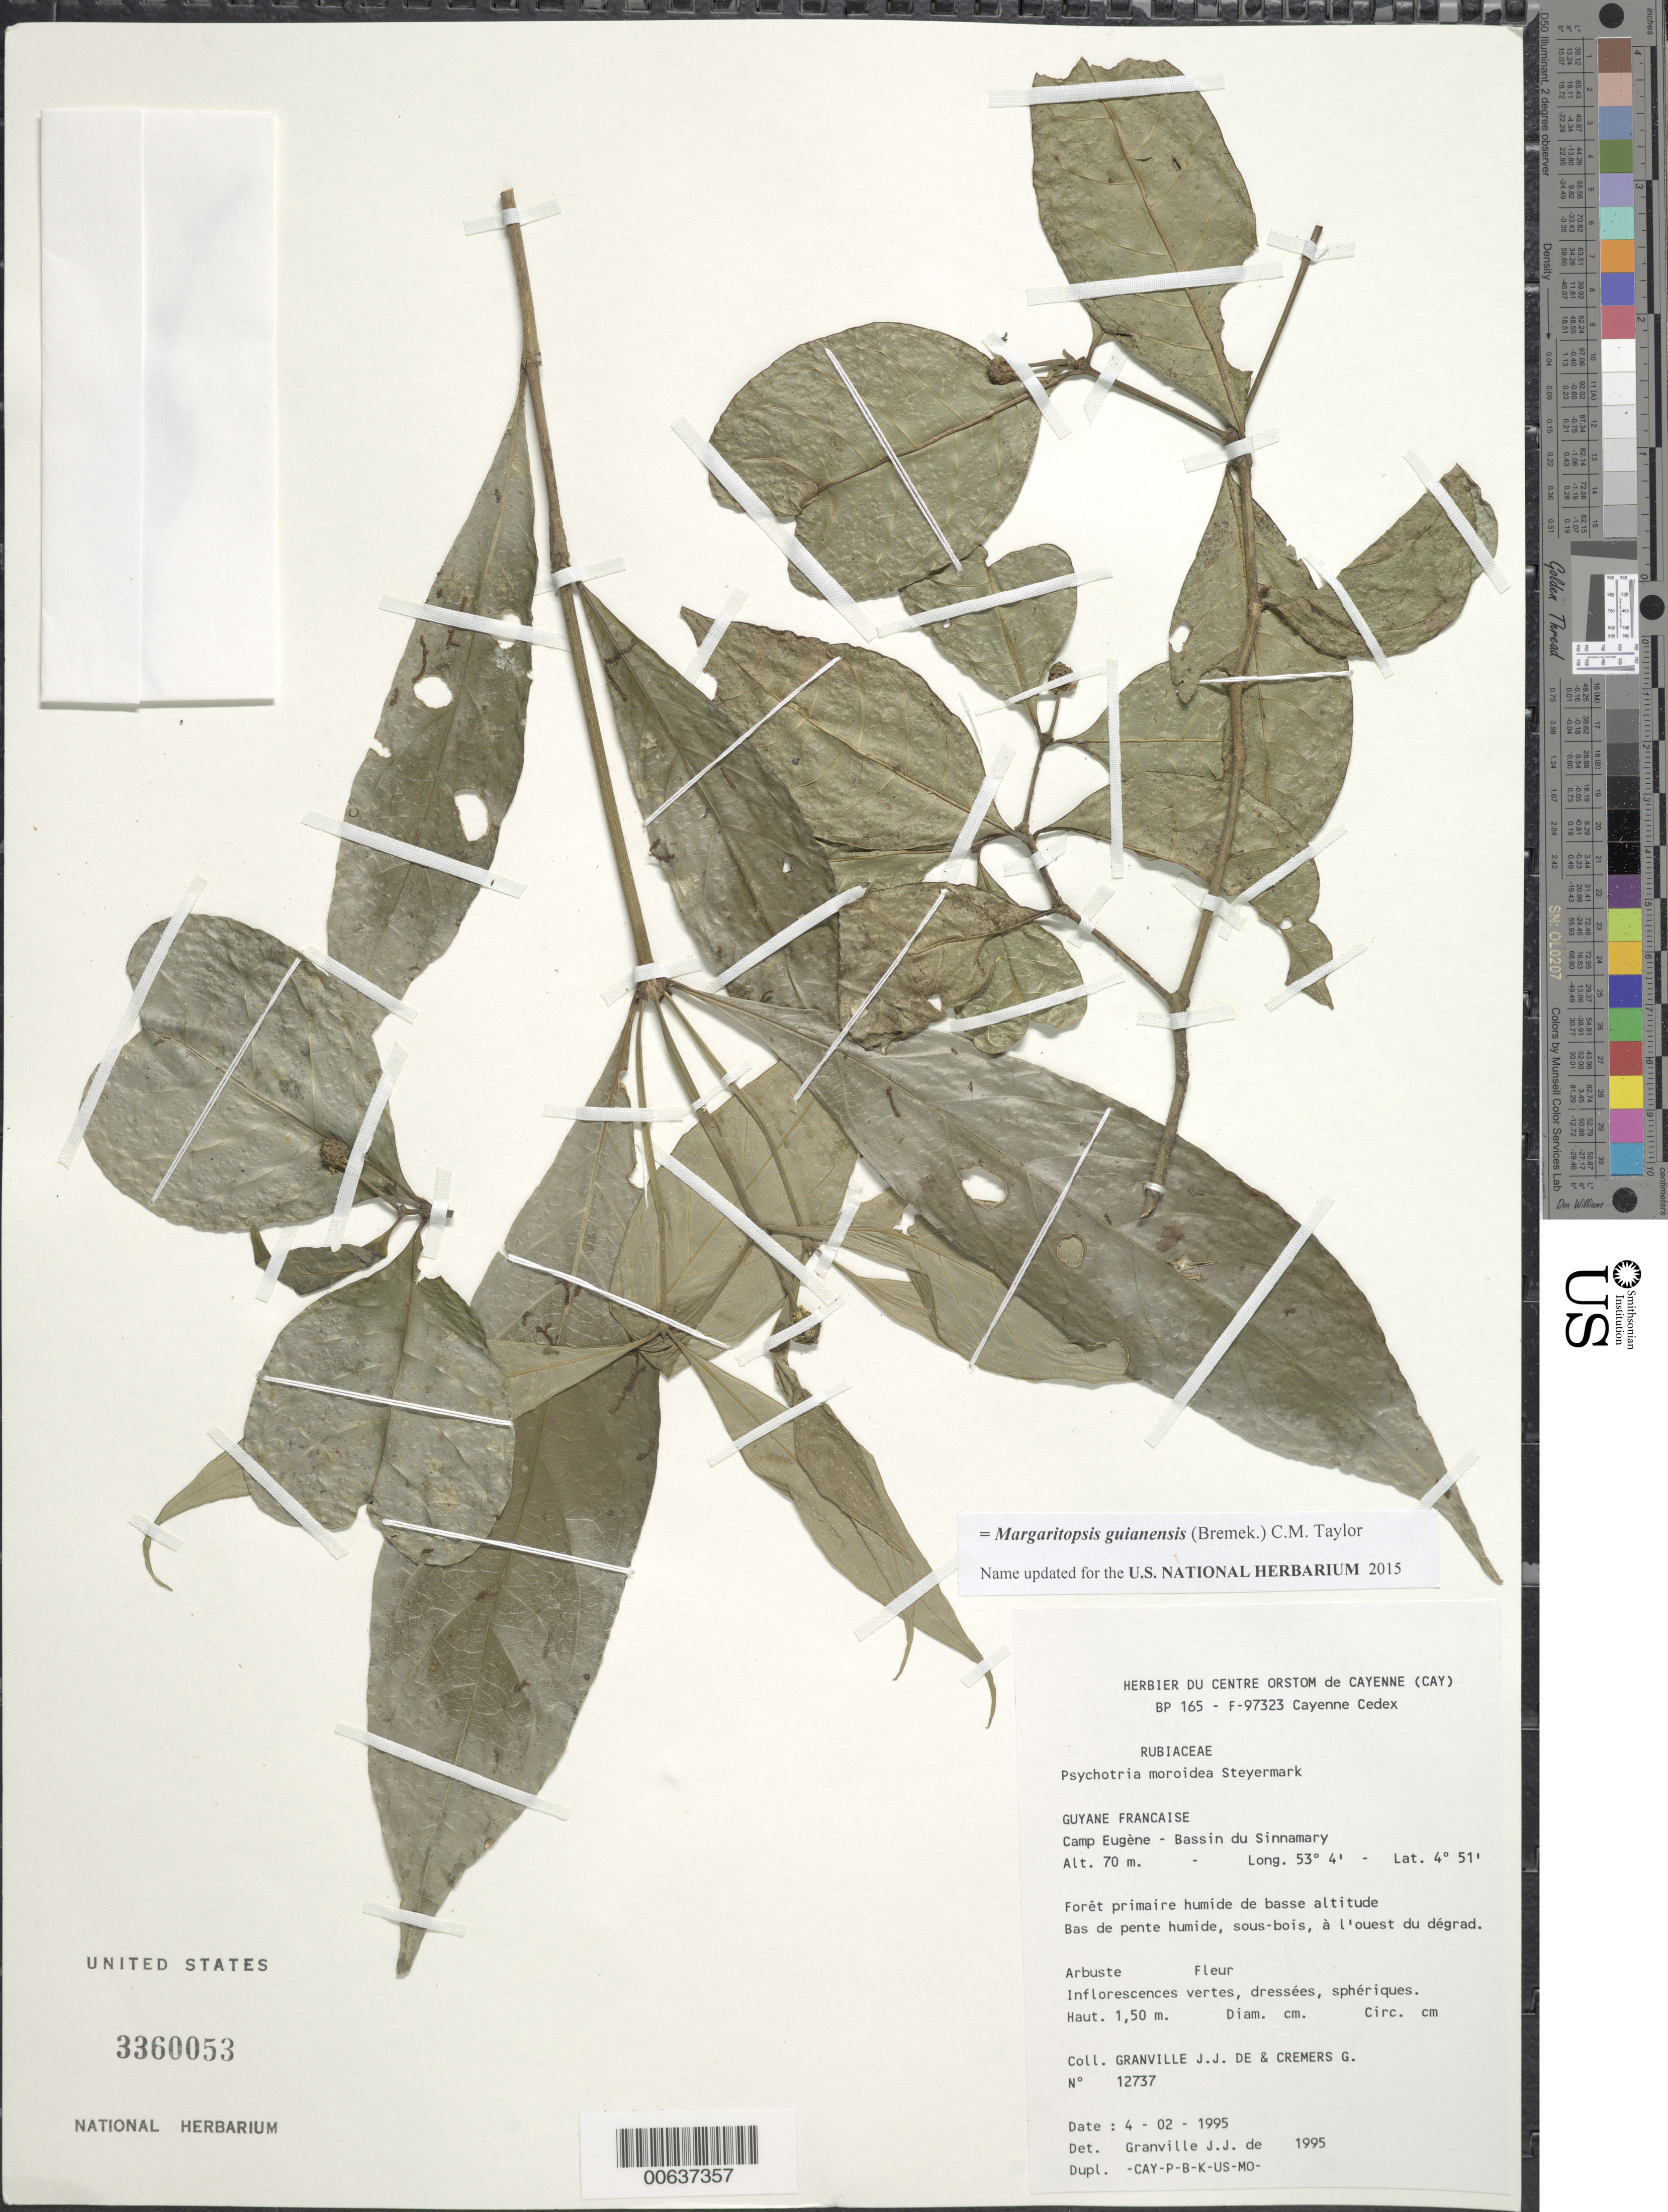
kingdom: Plantae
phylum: Tracheophyta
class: Magnoliopsida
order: Gentianales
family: Rubiaceae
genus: Psychotria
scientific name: Psychotria moroidea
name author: Steyerm.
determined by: Granville, J. J. de, (CAY), Institut de Recherche pour le Developpement (IRD) (FRENCH GUIANA)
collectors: J.-J. de Granville & G. Cremers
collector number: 12737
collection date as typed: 4-Feb-95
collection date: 1995-02-04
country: French Guiana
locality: Camp Eugène, Bassin du Sinnamary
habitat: Foret primaire humide de basse altitude. Bas de pente humide, sous-bois, a l'ouest de degrad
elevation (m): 70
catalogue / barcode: US 3360053